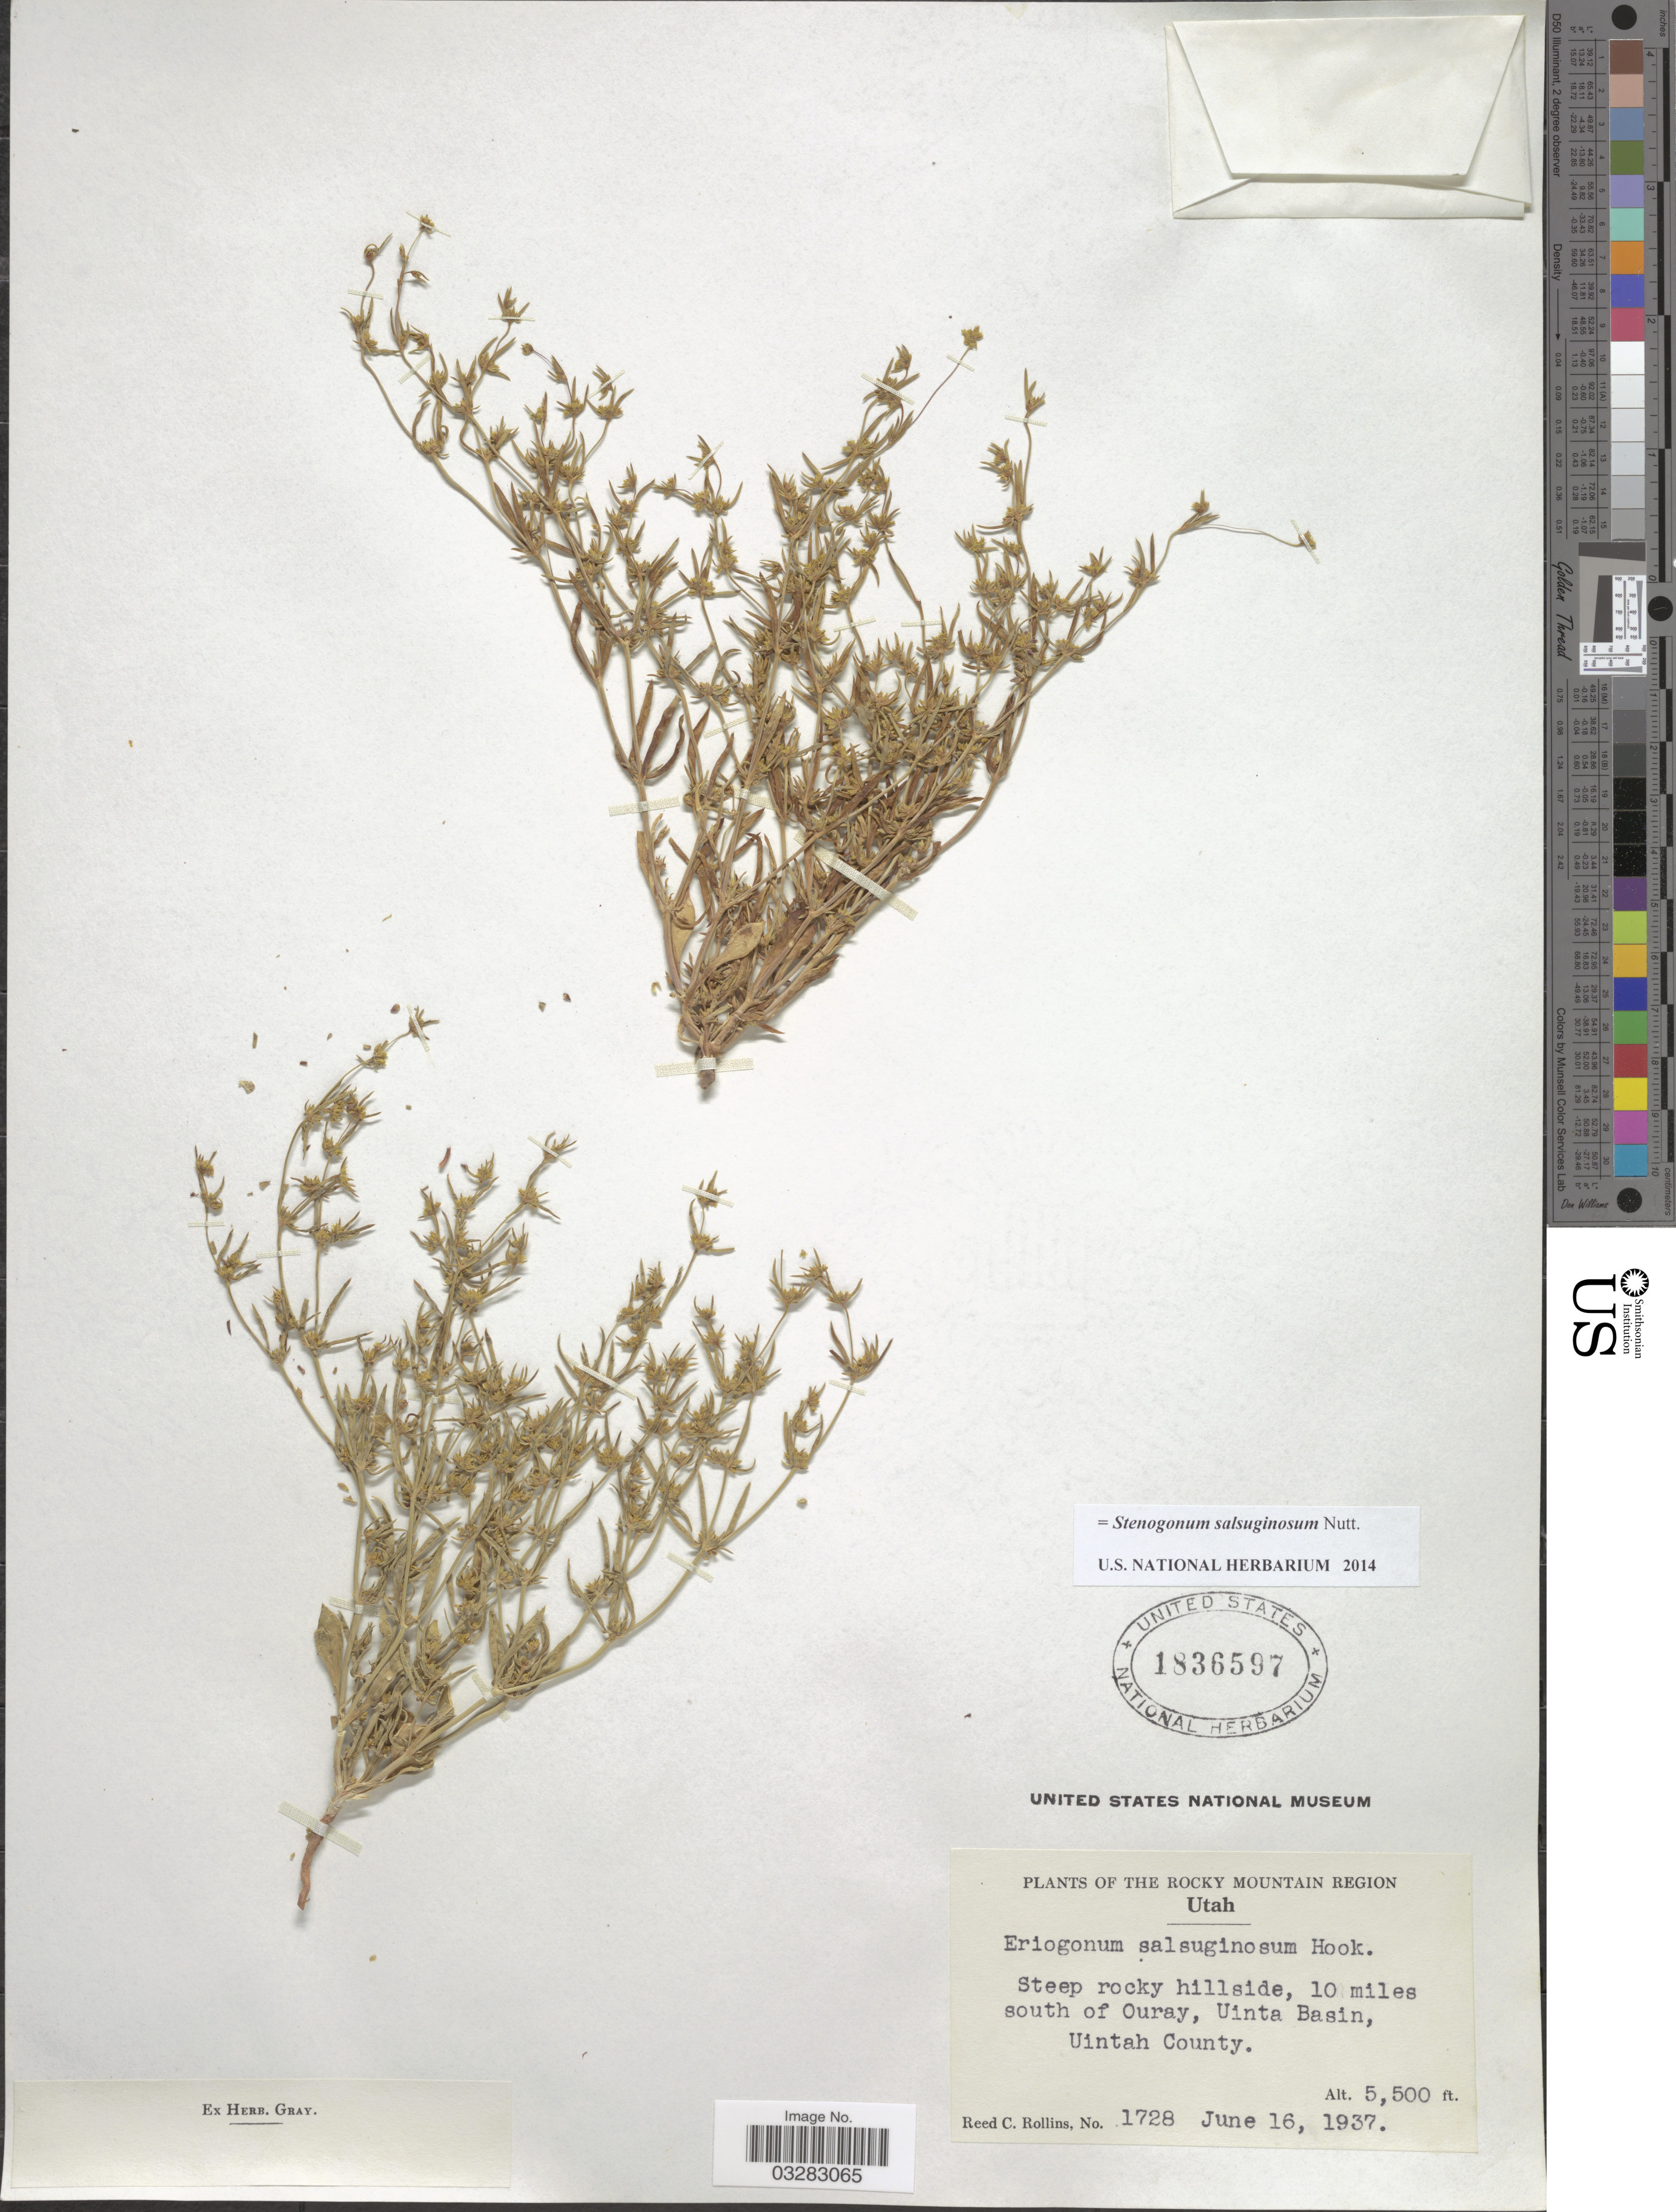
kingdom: Plantae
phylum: Tracheophyta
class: Magnoliopsida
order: Caryophyllales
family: Polygonaceae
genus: Stenogonum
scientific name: Stenogonum salsuginosum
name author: Nutt.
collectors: R. C. Rollins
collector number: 1728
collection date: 1937-06-16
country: United States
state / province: Utah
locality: Rocky Mountain Region. Steep rocky hillside, 10 miles south of Ouray, Uinta Basin, Uintah County.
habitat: steep rocky hillside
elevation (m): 1676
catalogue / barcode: US 1836597